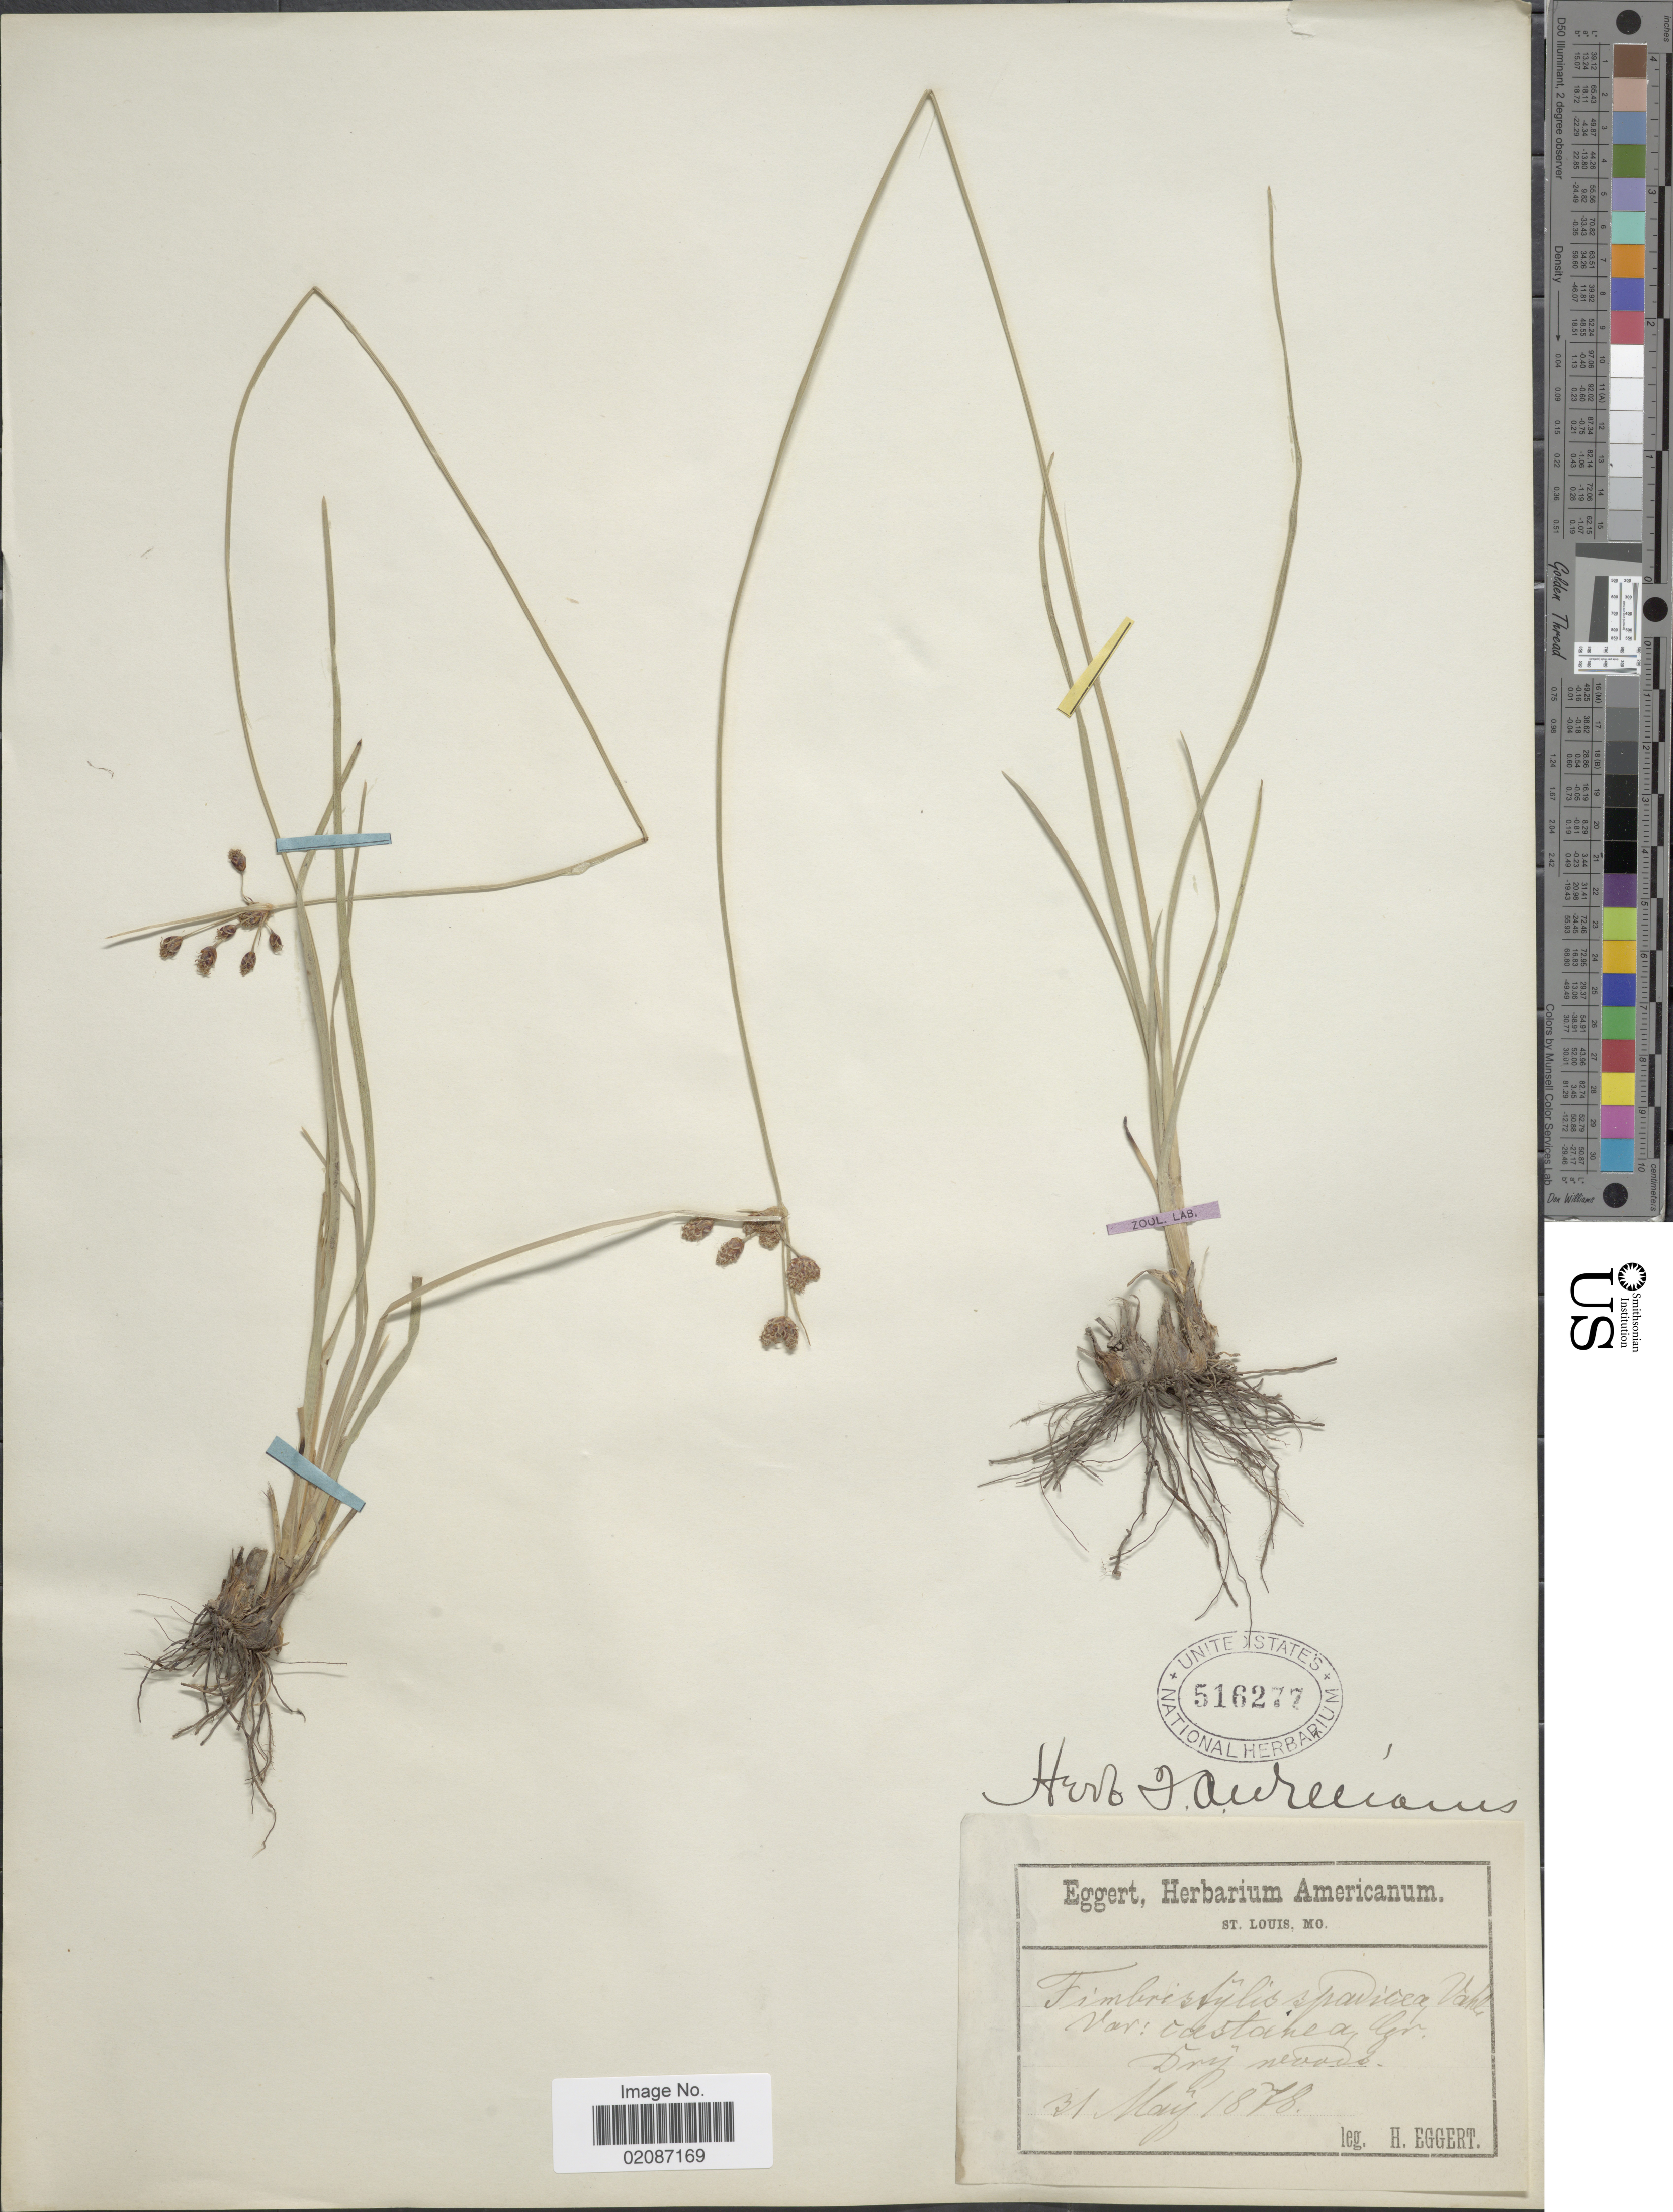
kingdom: Plantae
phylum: Tracheophyta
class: Liliopsida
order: Poales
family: Cyperaceae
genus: Fimbristylis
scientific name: Fimbristylis spadicea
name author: (L.) Vahl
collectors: H. Eggert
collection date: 1878-05-31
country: United States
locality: Dry woods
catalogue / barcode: US 516277